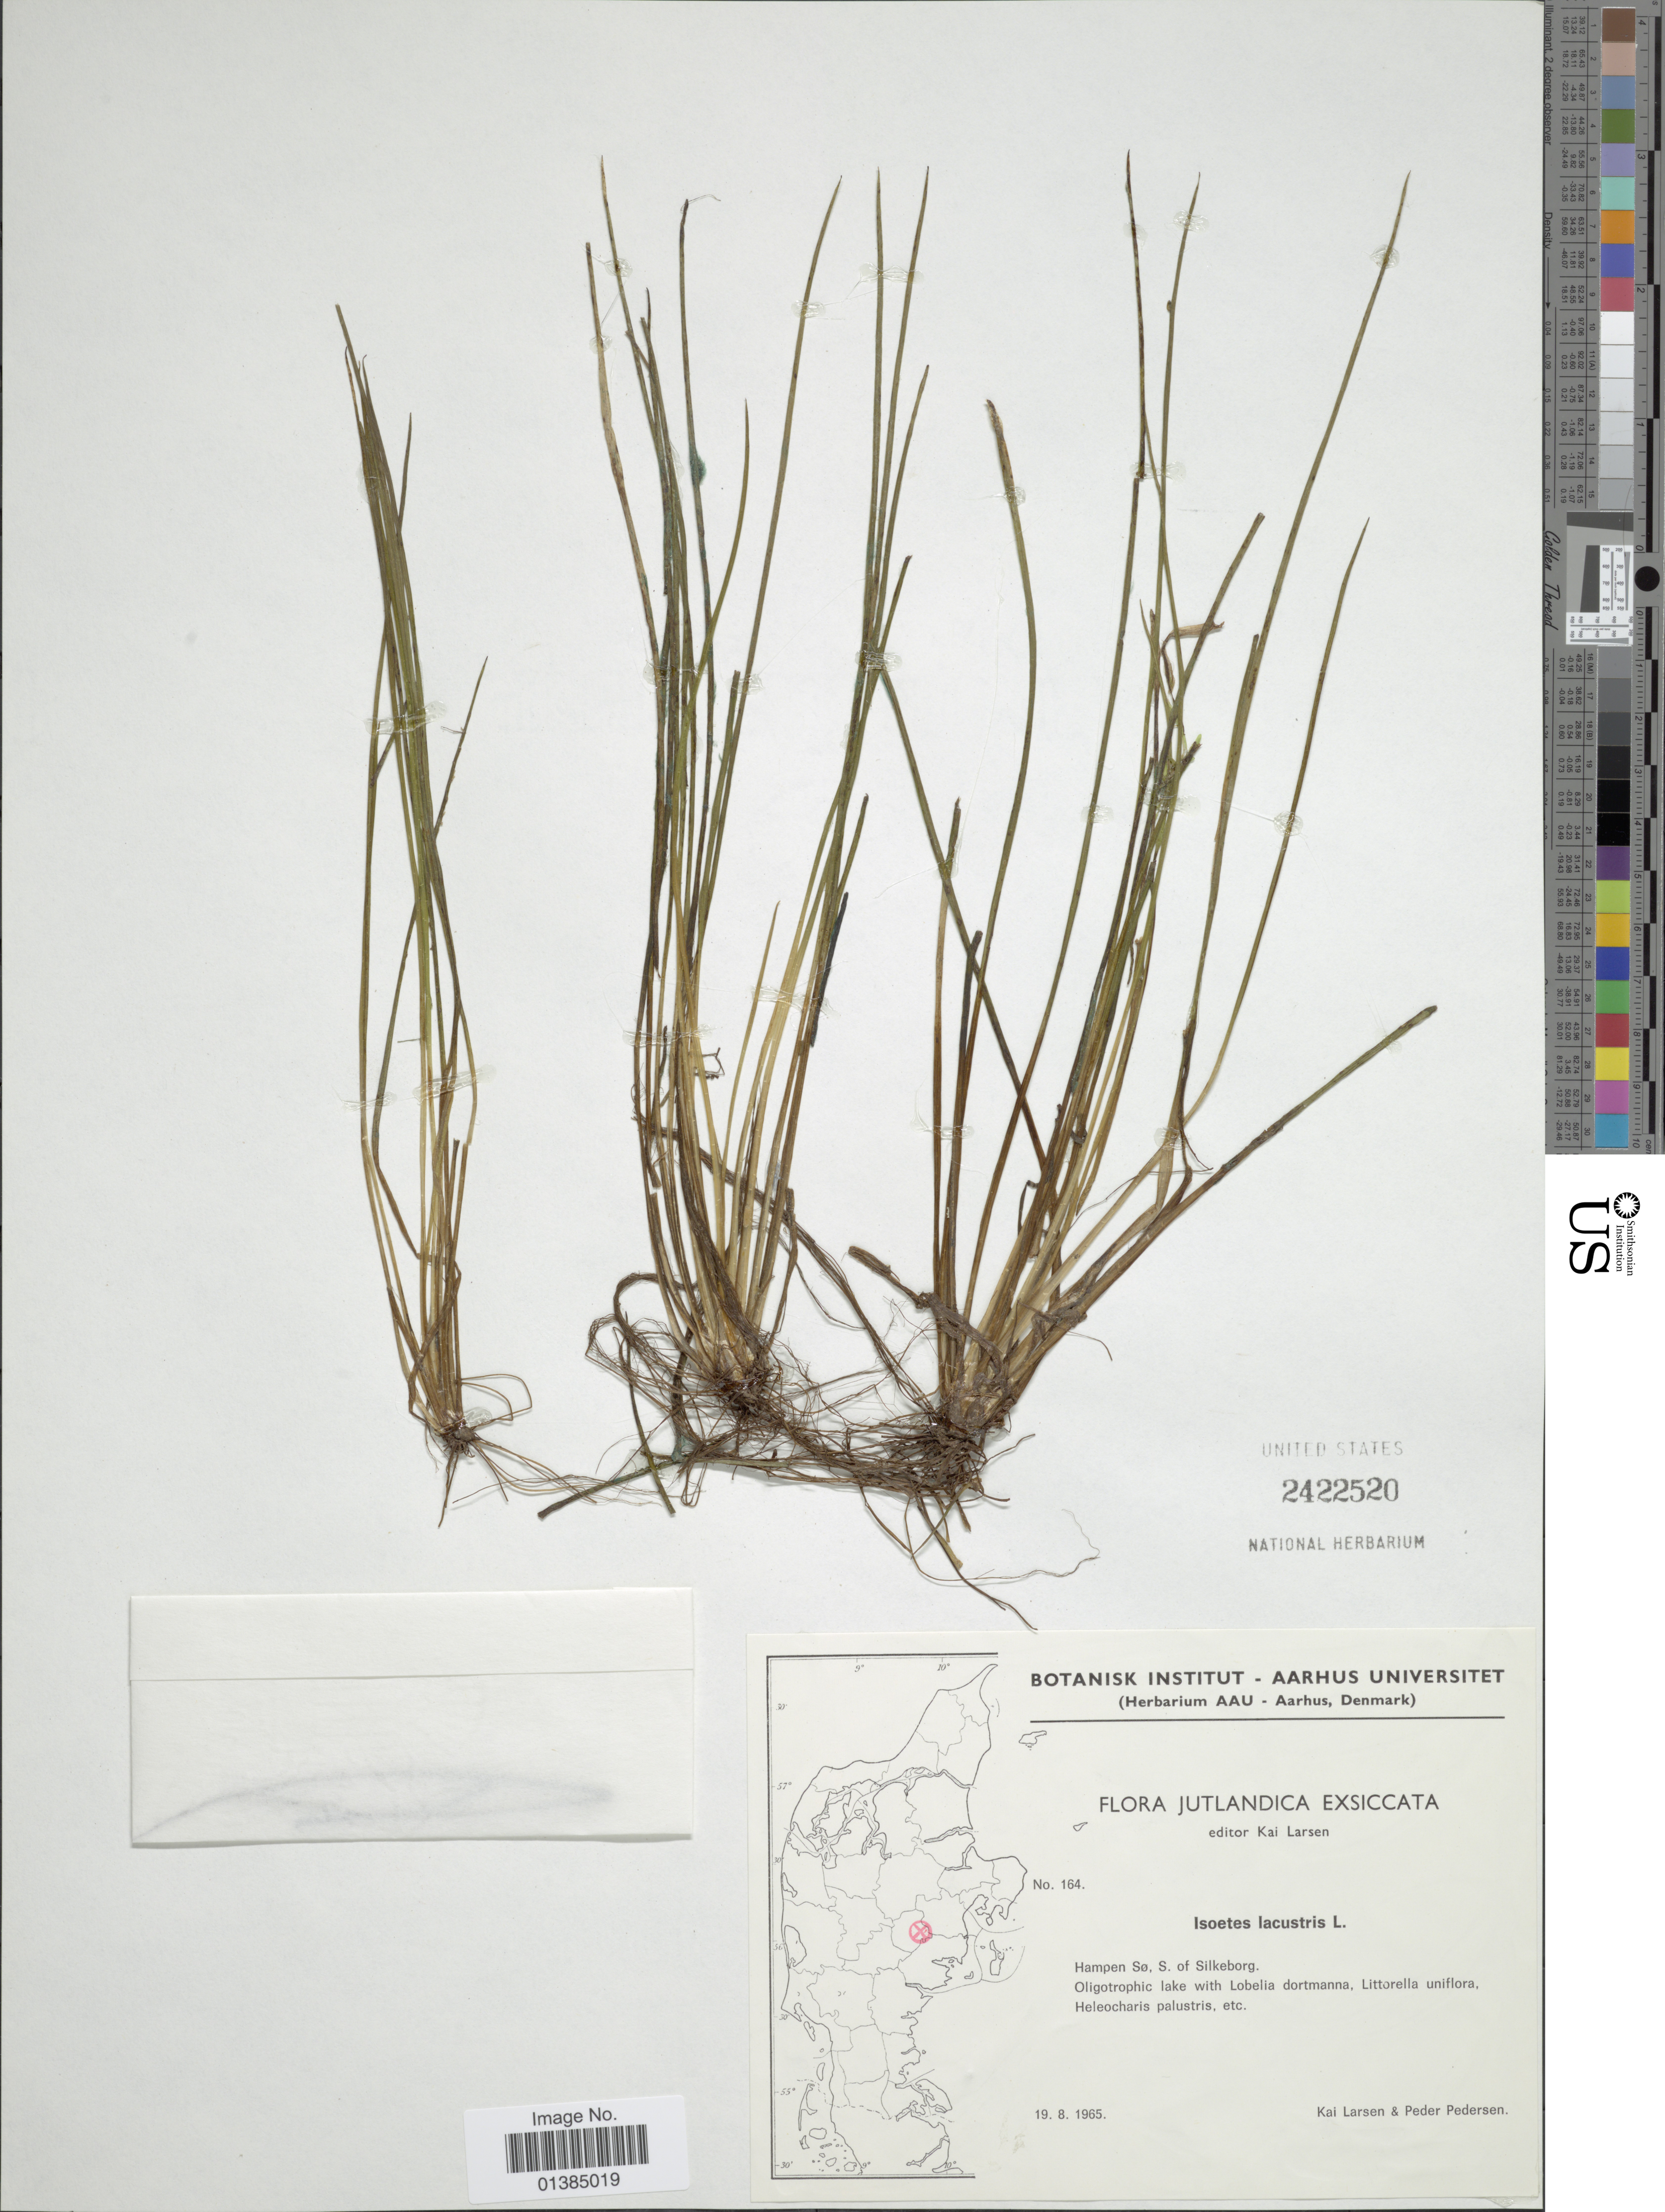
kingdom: Plantae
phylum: Tracheophyta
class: Lycopodiopsida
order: Isoetales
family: Isoetaceae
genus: Isoetes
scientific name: Isoetes lacustris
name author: L.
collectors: K. Larsen & P. Pedersen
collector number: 164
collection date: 1965-08-19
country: Denmark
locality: Jutlandica. Hampen Sø, S. of Silkeborg.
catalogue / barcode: US 2422520